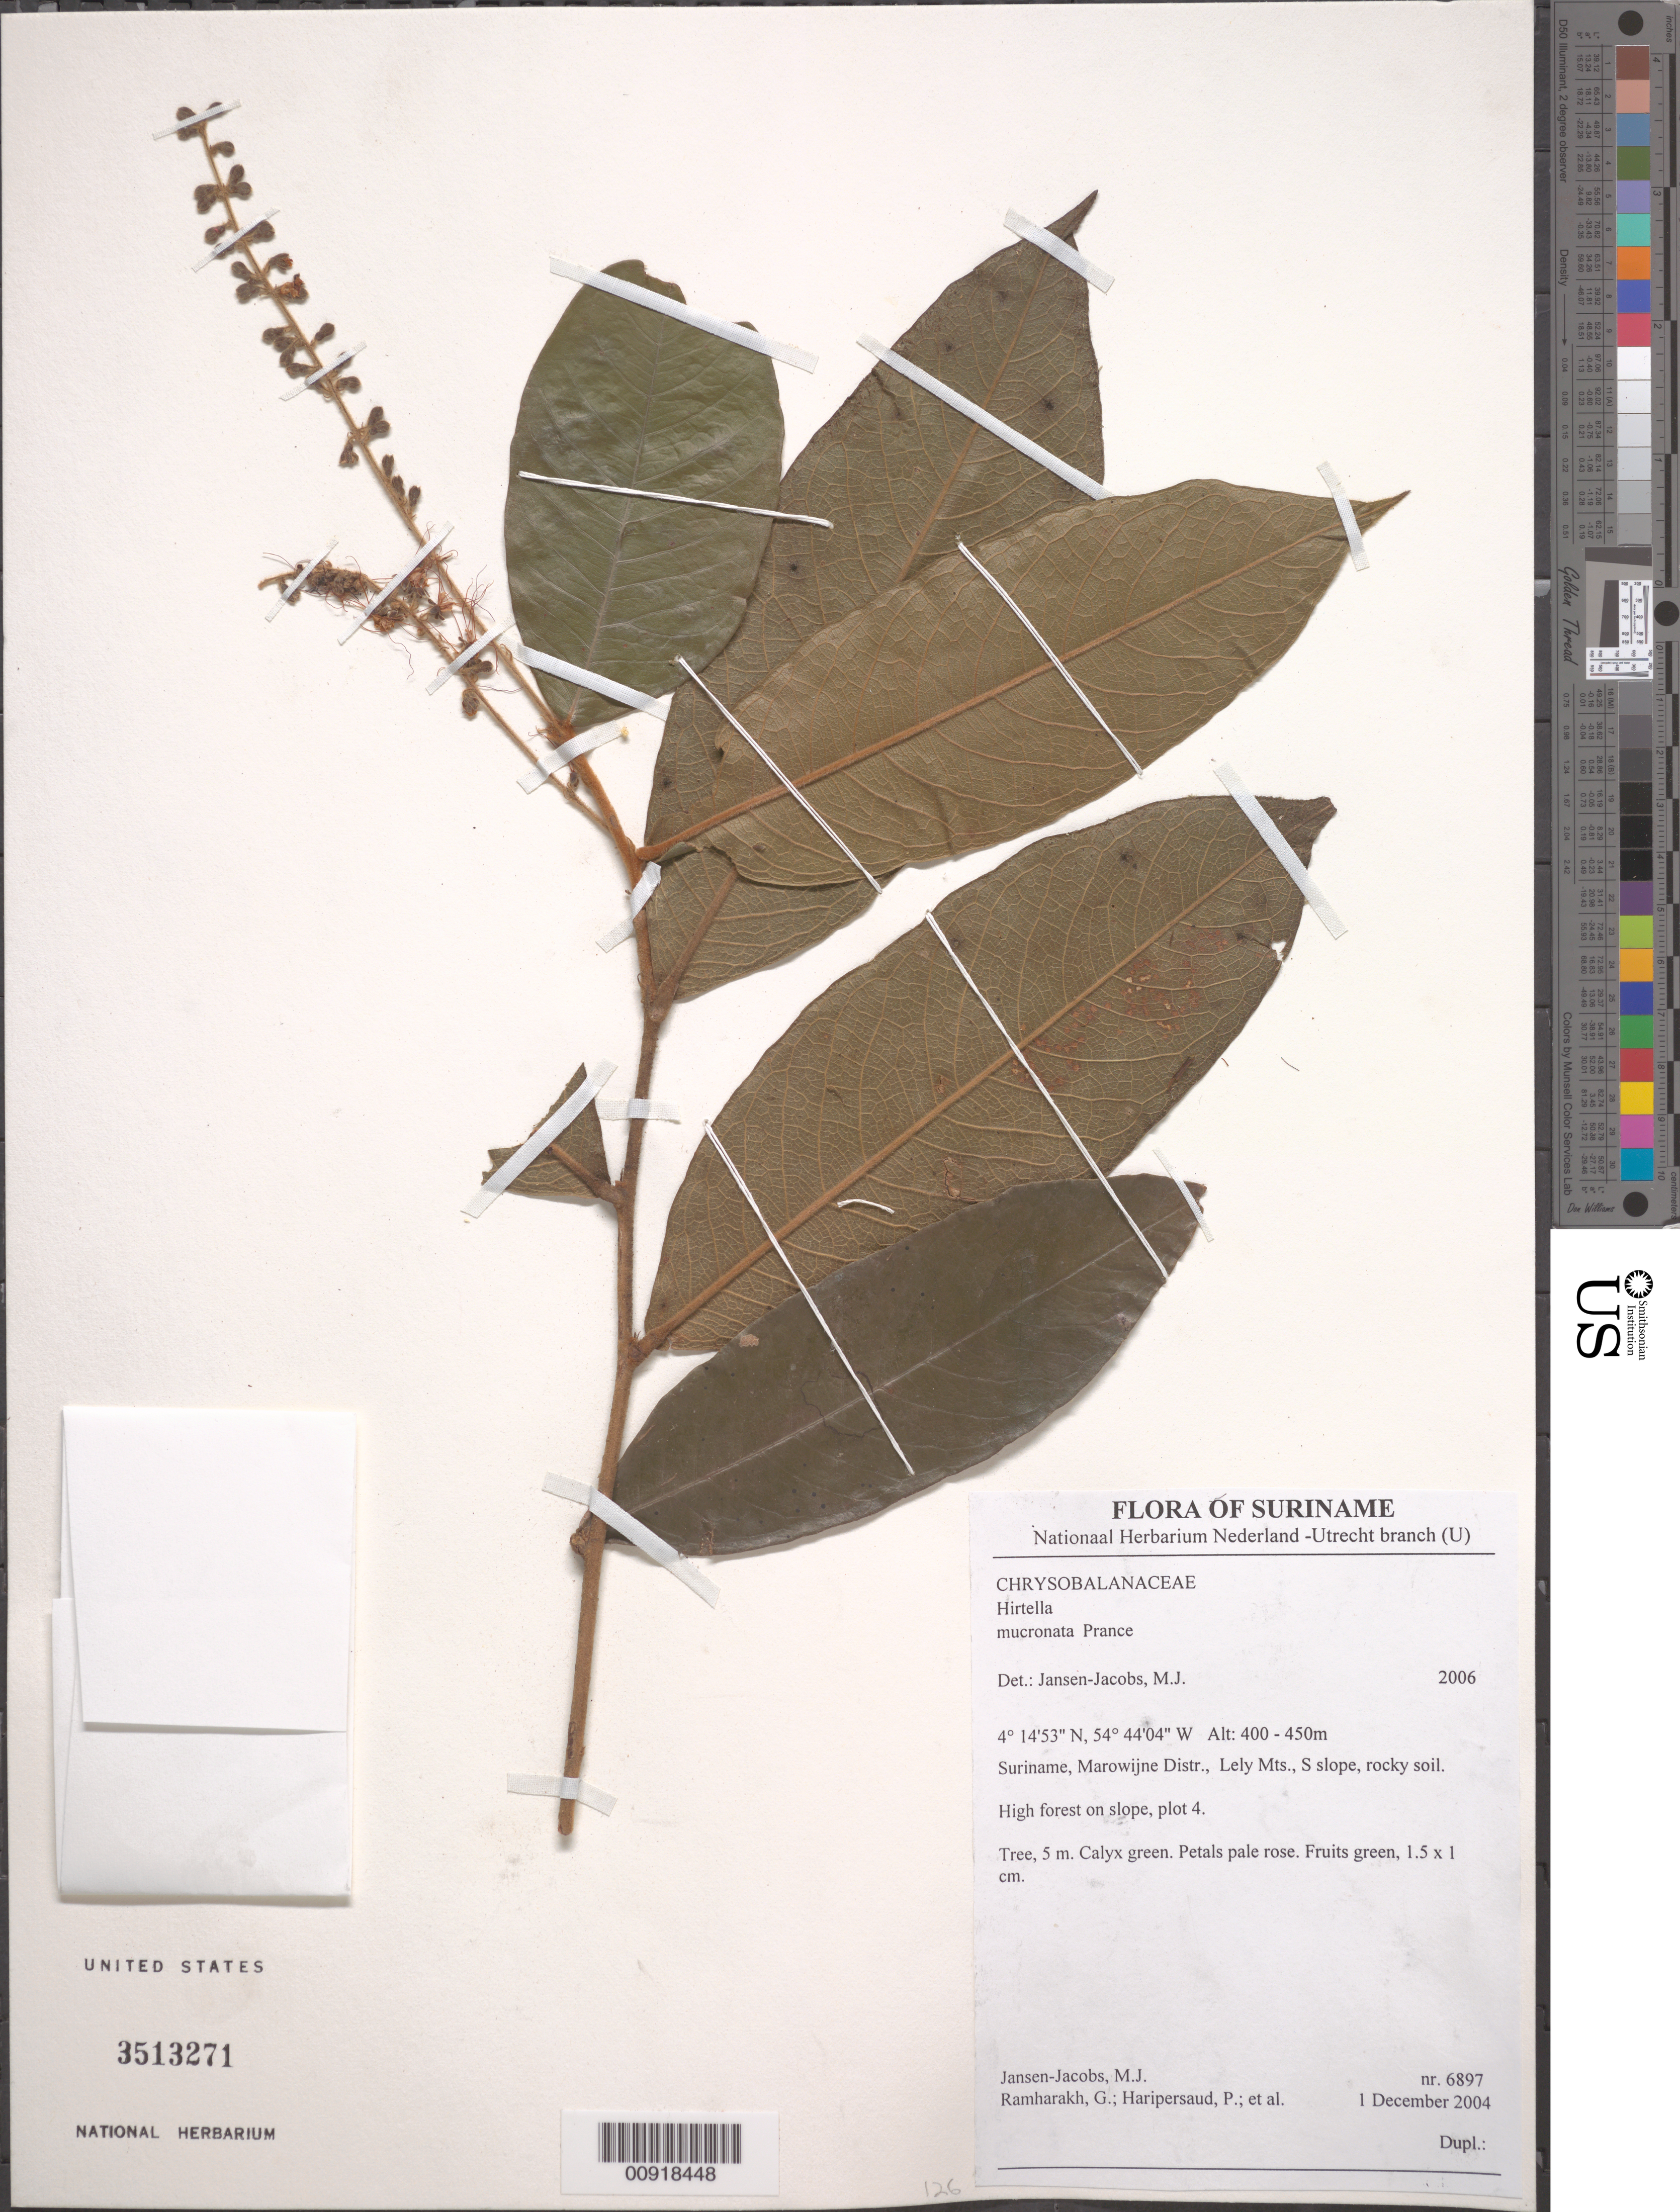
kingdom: Plantae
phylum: Tracheophyta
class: Magnoliopsida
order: Malpighiales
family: Chrysobalanaceae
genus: Hirtella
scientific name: Hirtella mucronata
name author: Prance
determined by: Jansen-Jacobs, M. J., (U), Nationaal Herbarium Nederland, Utrecht University branch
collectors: M. J. Jansen-Jacobs et al.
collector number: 6897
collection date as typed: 1-Dec-04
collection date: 2004-12-01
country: Suriname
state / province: Marowijne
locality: Lely Mts., S slope; plot 4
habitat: High forest, rocky soil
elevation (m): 400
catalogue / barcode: US 3513271